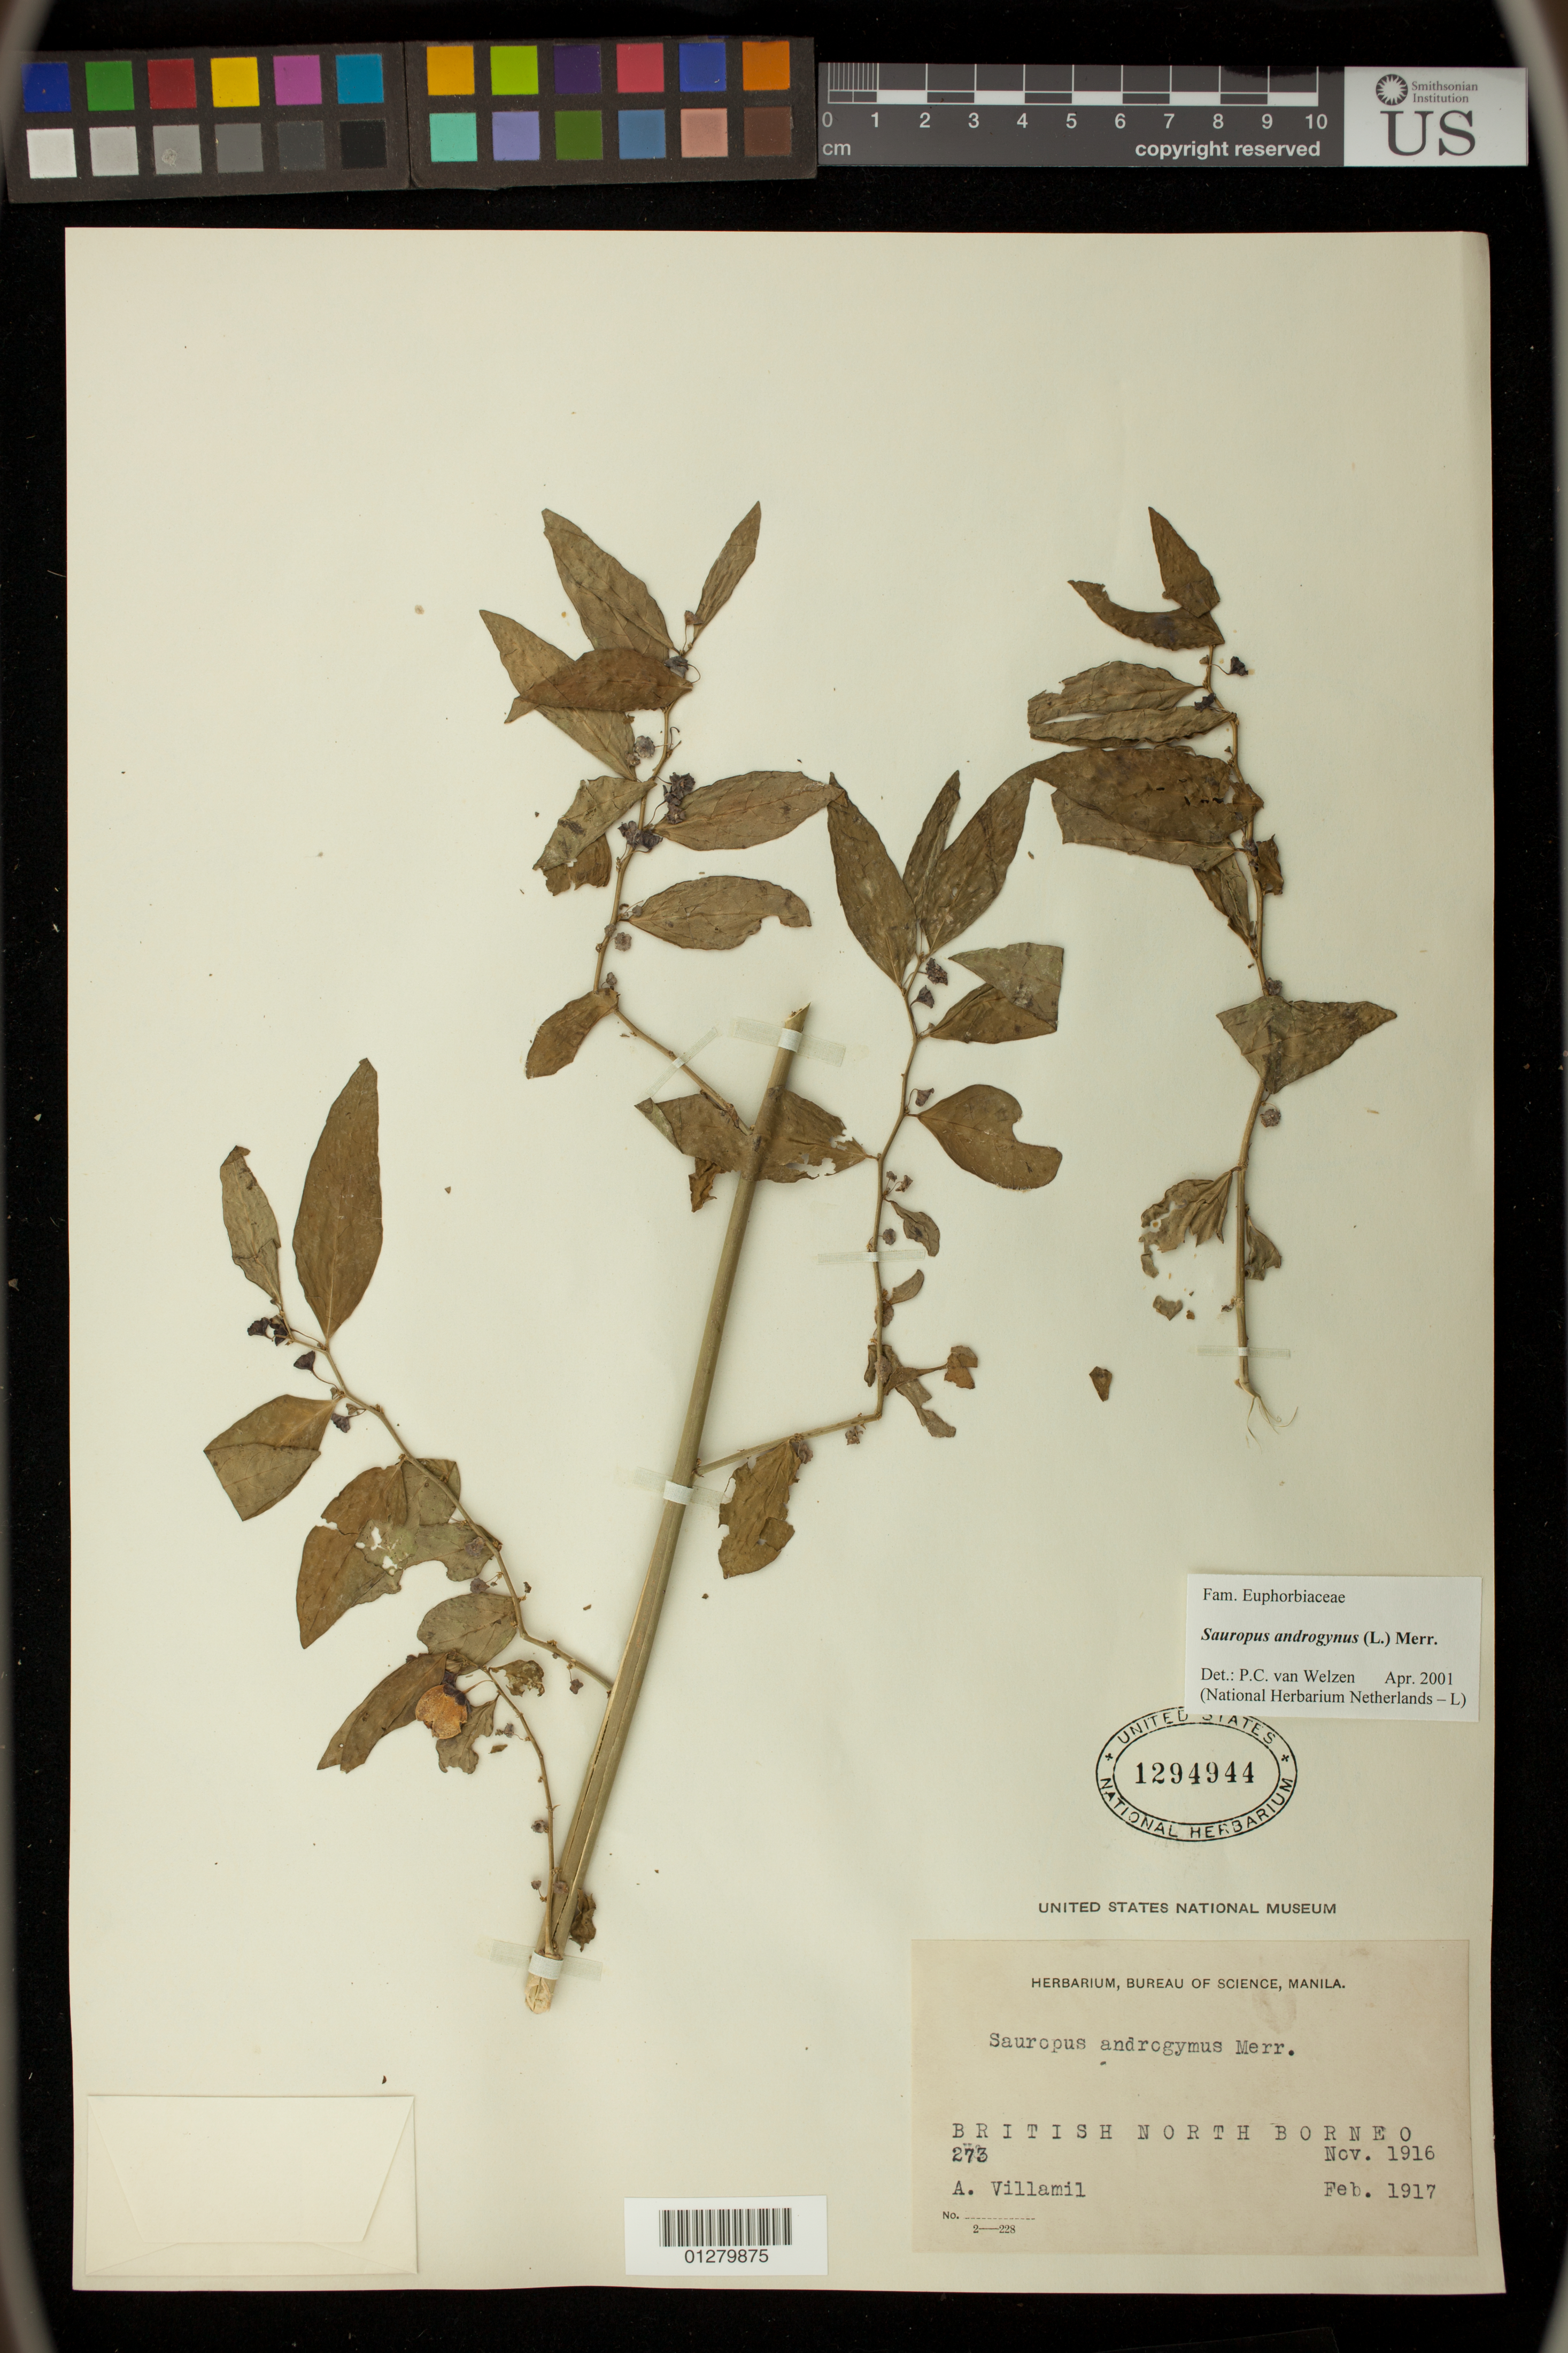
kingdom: Plantae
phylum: Tracheophyta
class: Magnoliopsida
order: Malpighiales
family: Phyllanthaceae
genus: Phyllanthus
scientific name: Phyllanthus androgynus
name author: (L.) Chakrabarty & N.P. Balakr.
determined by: Wagner, W. L., (BOT), Smithsonian Institution - National Museum of Natural History (UNITED STATES)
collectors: A. Villamil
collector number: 273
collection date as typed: Nov 1916 to -- Feb 1917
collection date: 1916-11/1917-02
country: Malaysia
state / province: Sabah / Sarawak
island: Borneo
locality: British north borneo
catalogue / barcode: US 1294944